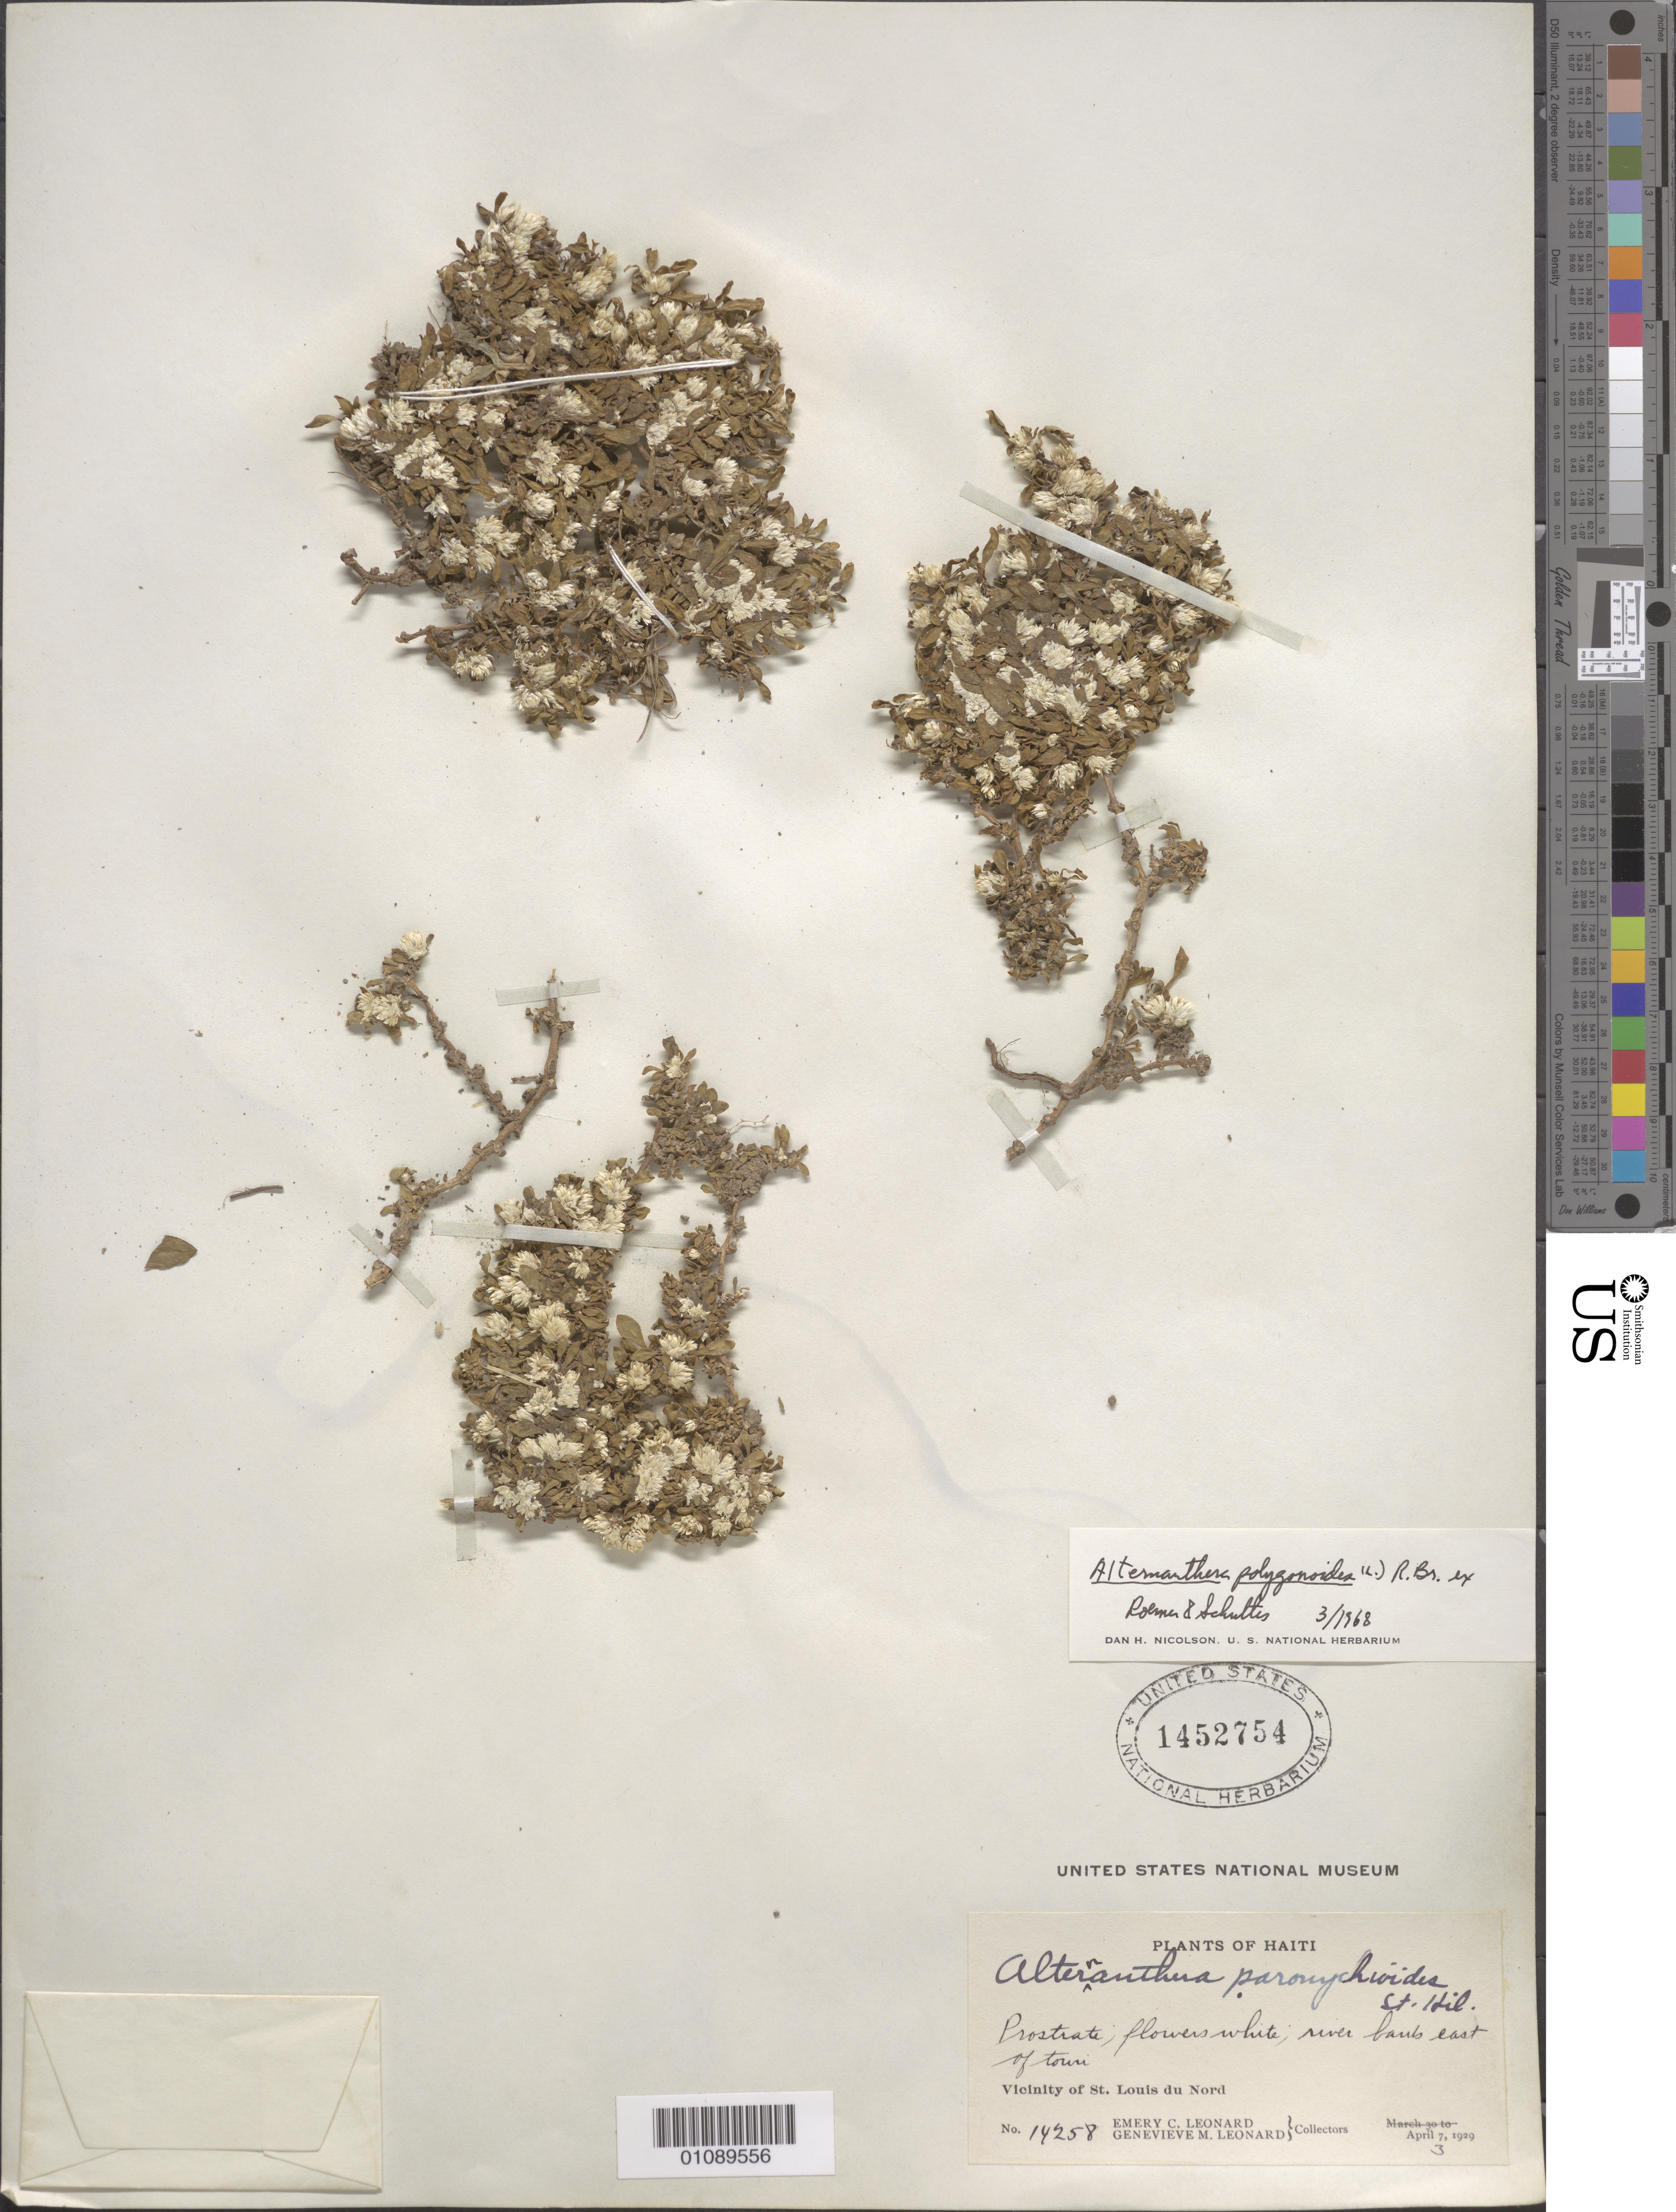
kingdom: Plantae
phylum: Tracheophyta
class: Magnoliopsida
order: Caryophyllales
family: Amaranthaceae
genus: Alternanthera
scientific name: Alternanthera paronychioides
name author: A. St.-Hil.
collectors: A. Leonard & G. M. Leonard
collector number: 14258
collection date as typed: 03 Apr 1929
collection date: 1929-04-03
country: Haiti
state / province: Nord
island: Hispaniola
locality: Vicinity of St. Louis du Nord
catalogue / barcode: US 1452754